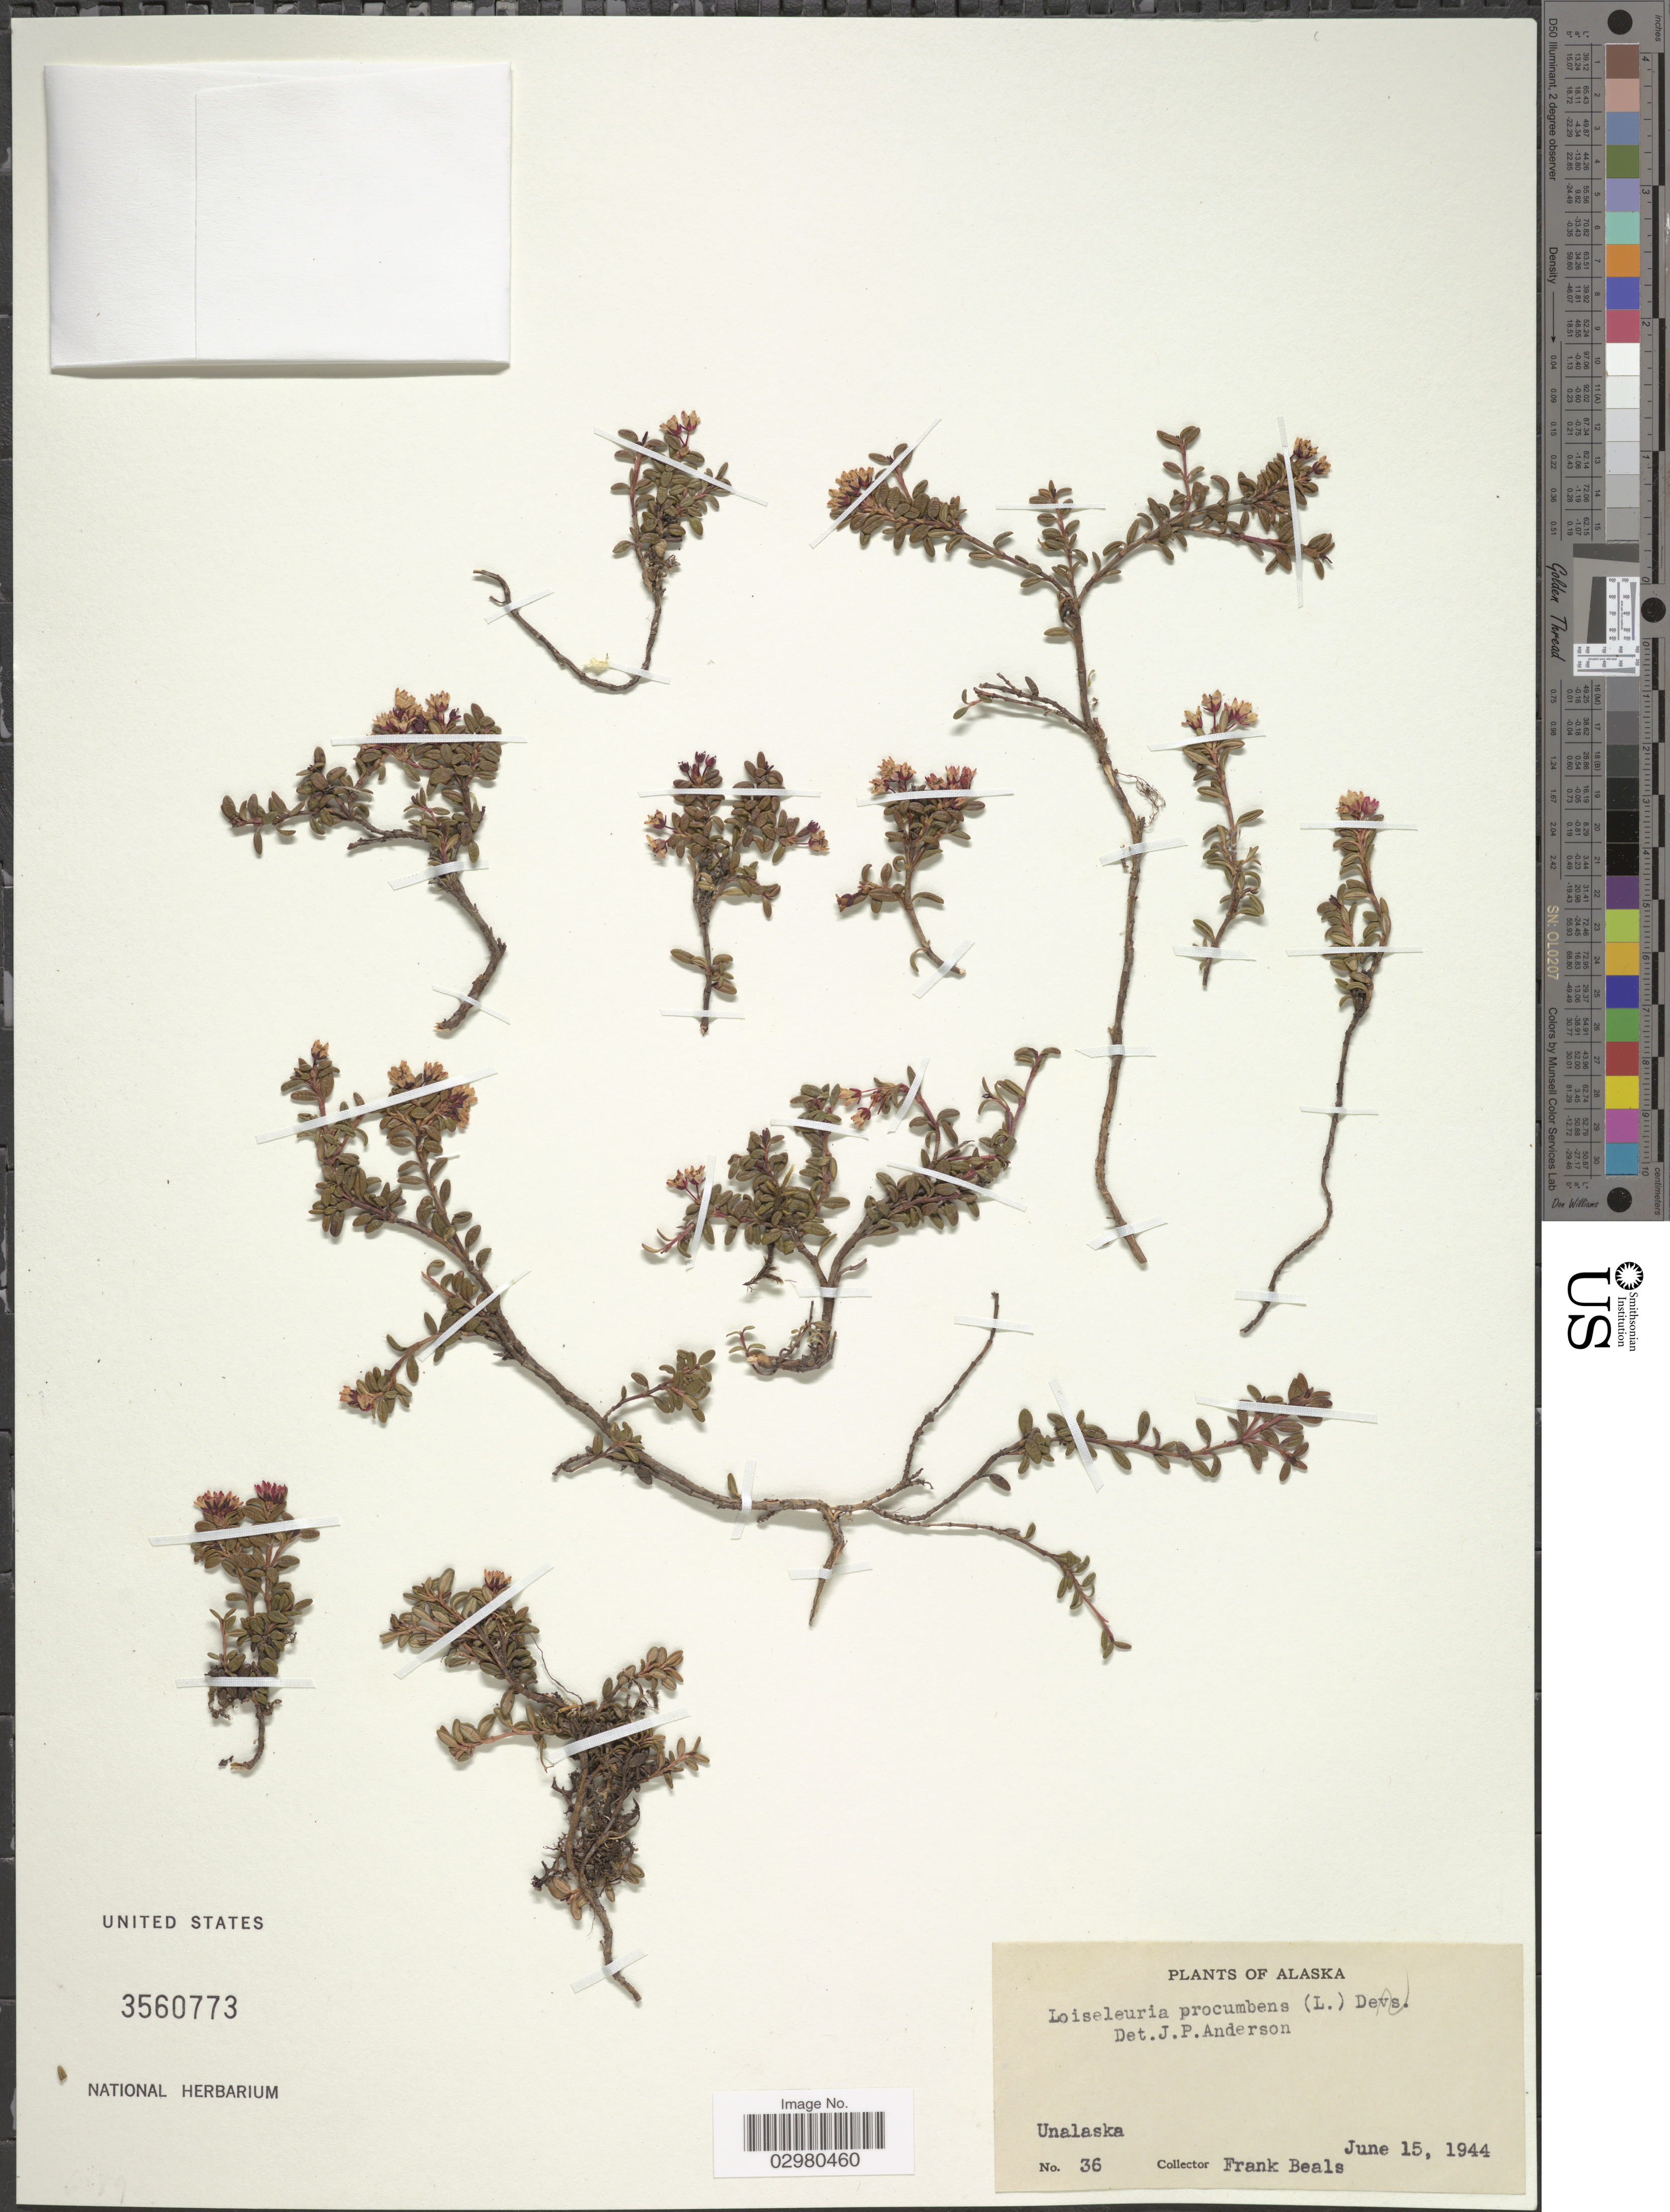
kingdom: Plantae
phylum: Tracheophyta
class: Magnoliopsida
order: Ericales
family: Ericaceae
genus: Loiseleuria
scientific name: Loiseleuria procumbens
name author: (L.) Desv.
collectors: F. Beals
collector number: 36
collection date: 1944-06-15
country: United States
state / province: Alaska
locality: Unalaska.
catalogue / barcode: US 3560773